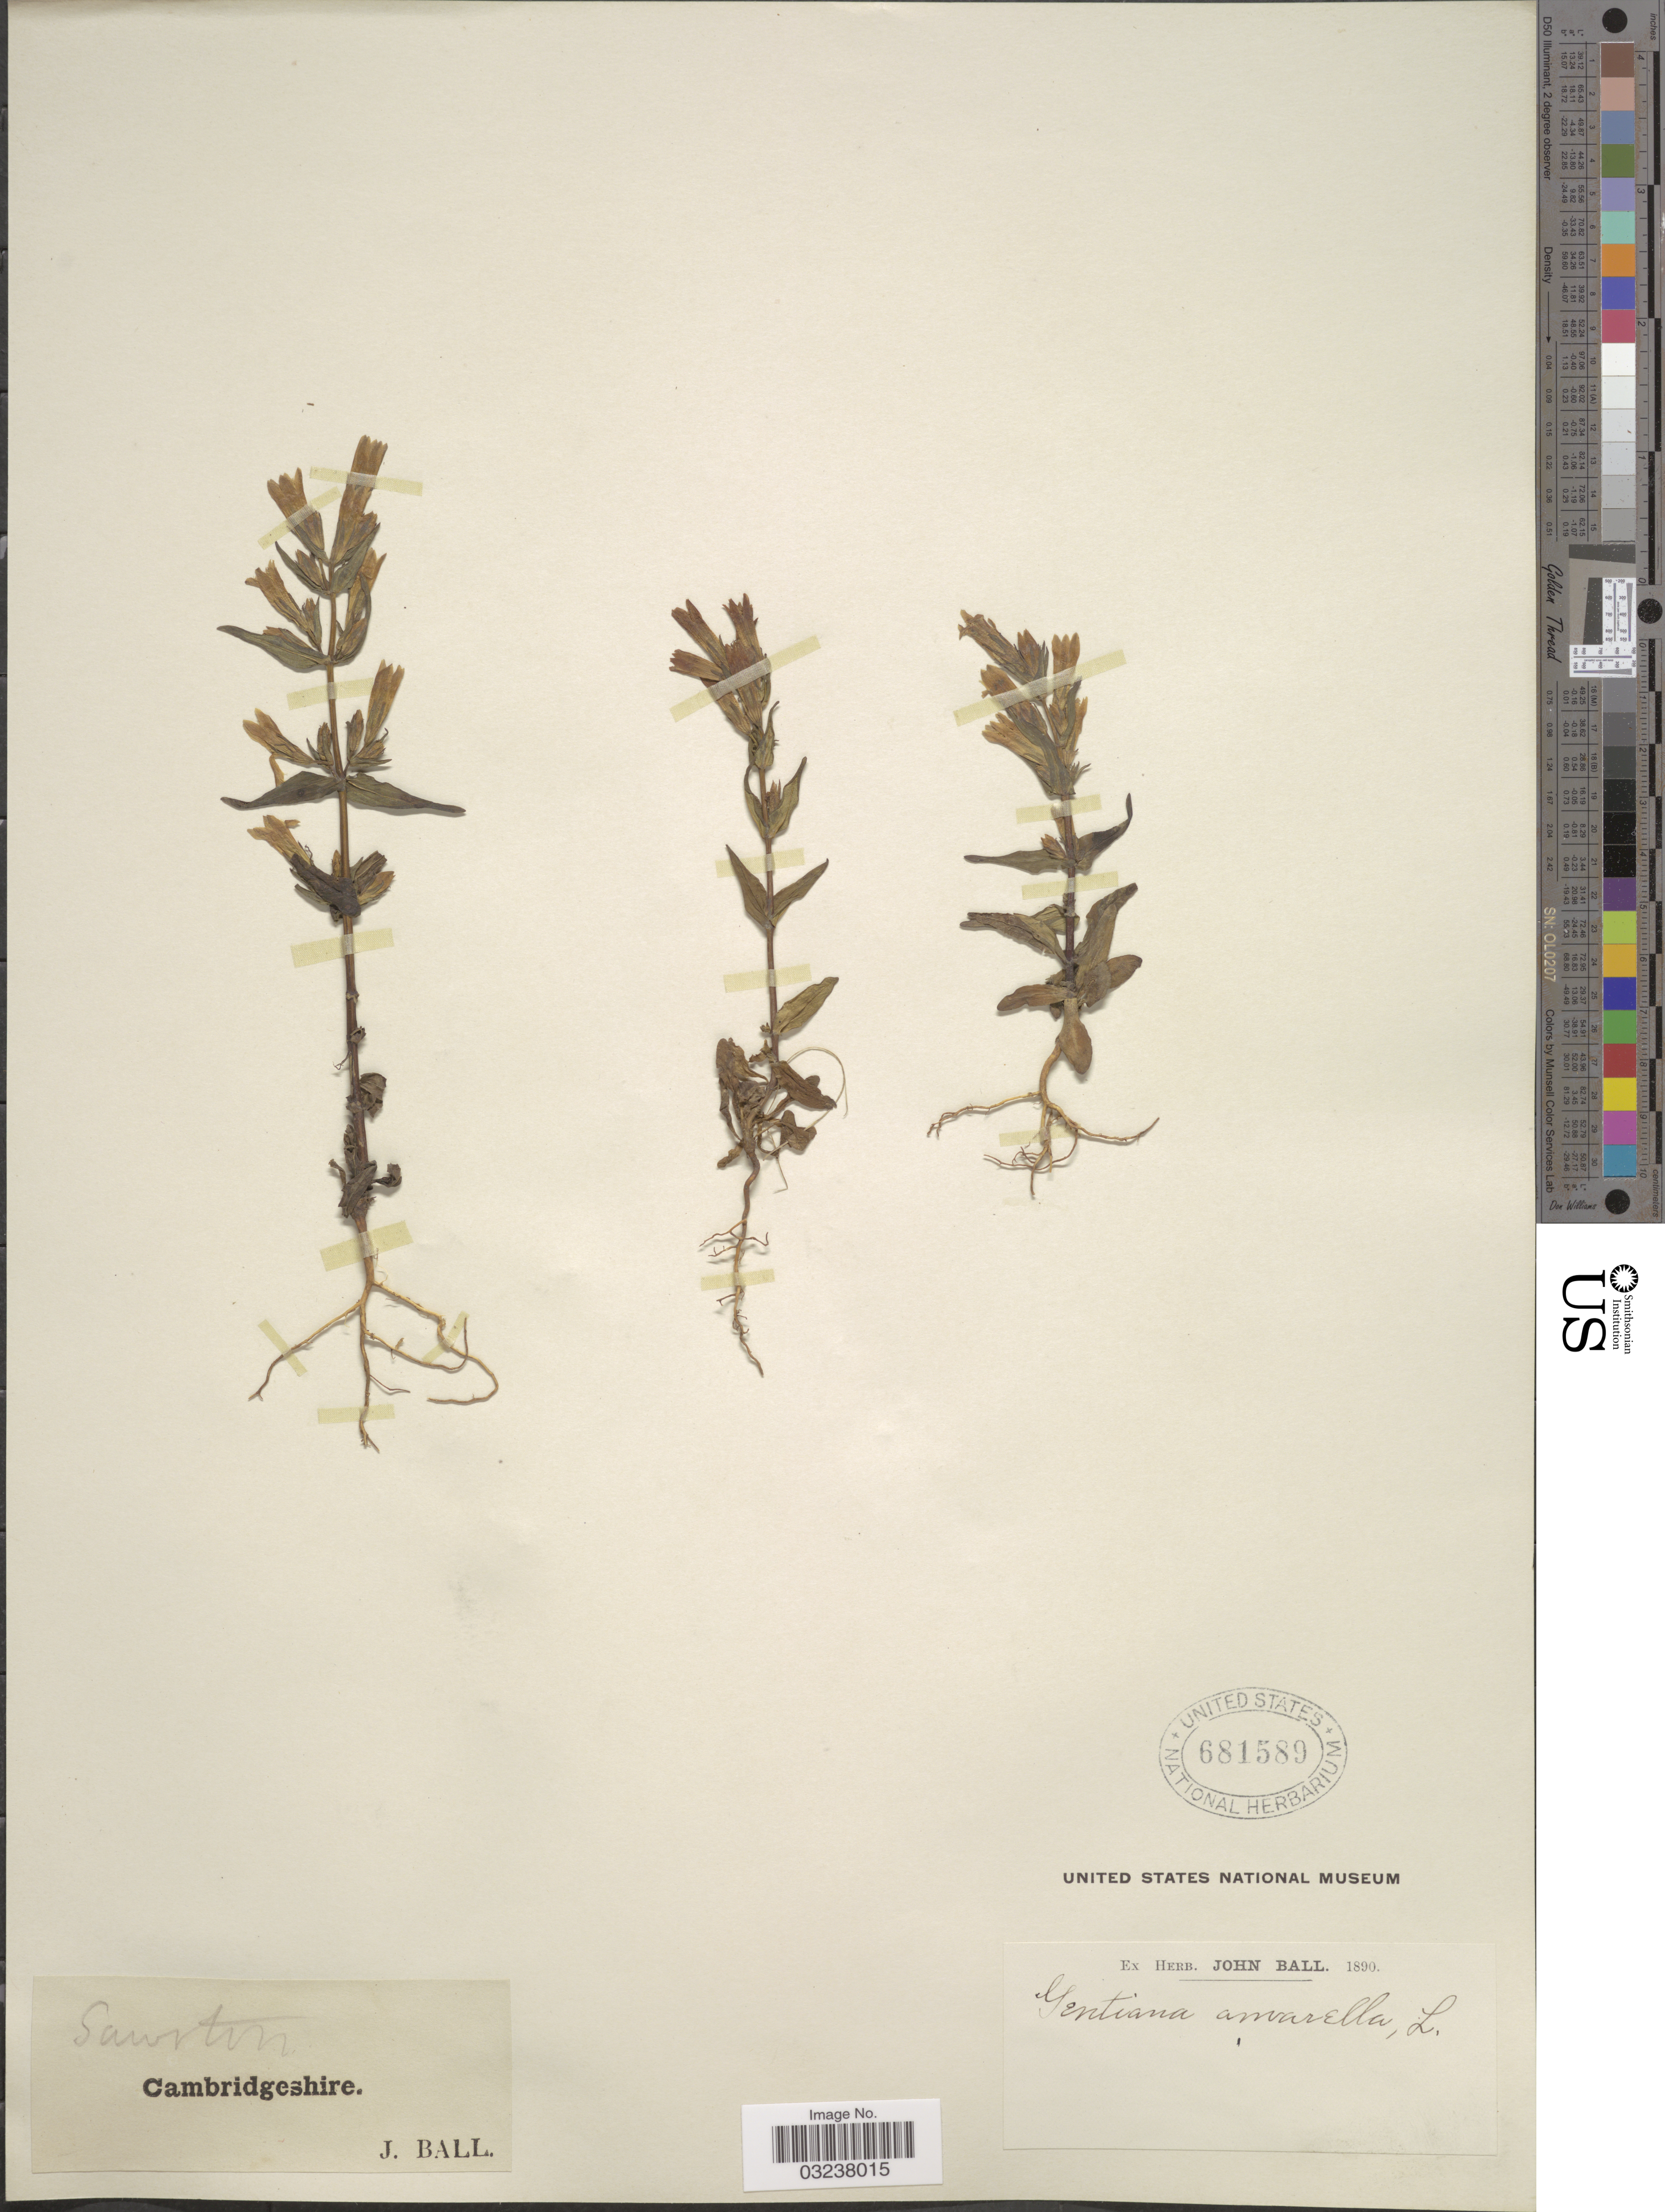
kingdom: Plantae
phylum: Tracheophyta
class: Magnoliopsida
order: Gentianales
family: Gentianaceae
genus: Gentianella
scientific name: Gentianella amarella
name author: (L.) Börner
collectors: J. Ball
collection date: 1890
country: United Kingdom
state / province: England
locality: Sawston Cambridgeshire.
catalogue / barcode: US 681589